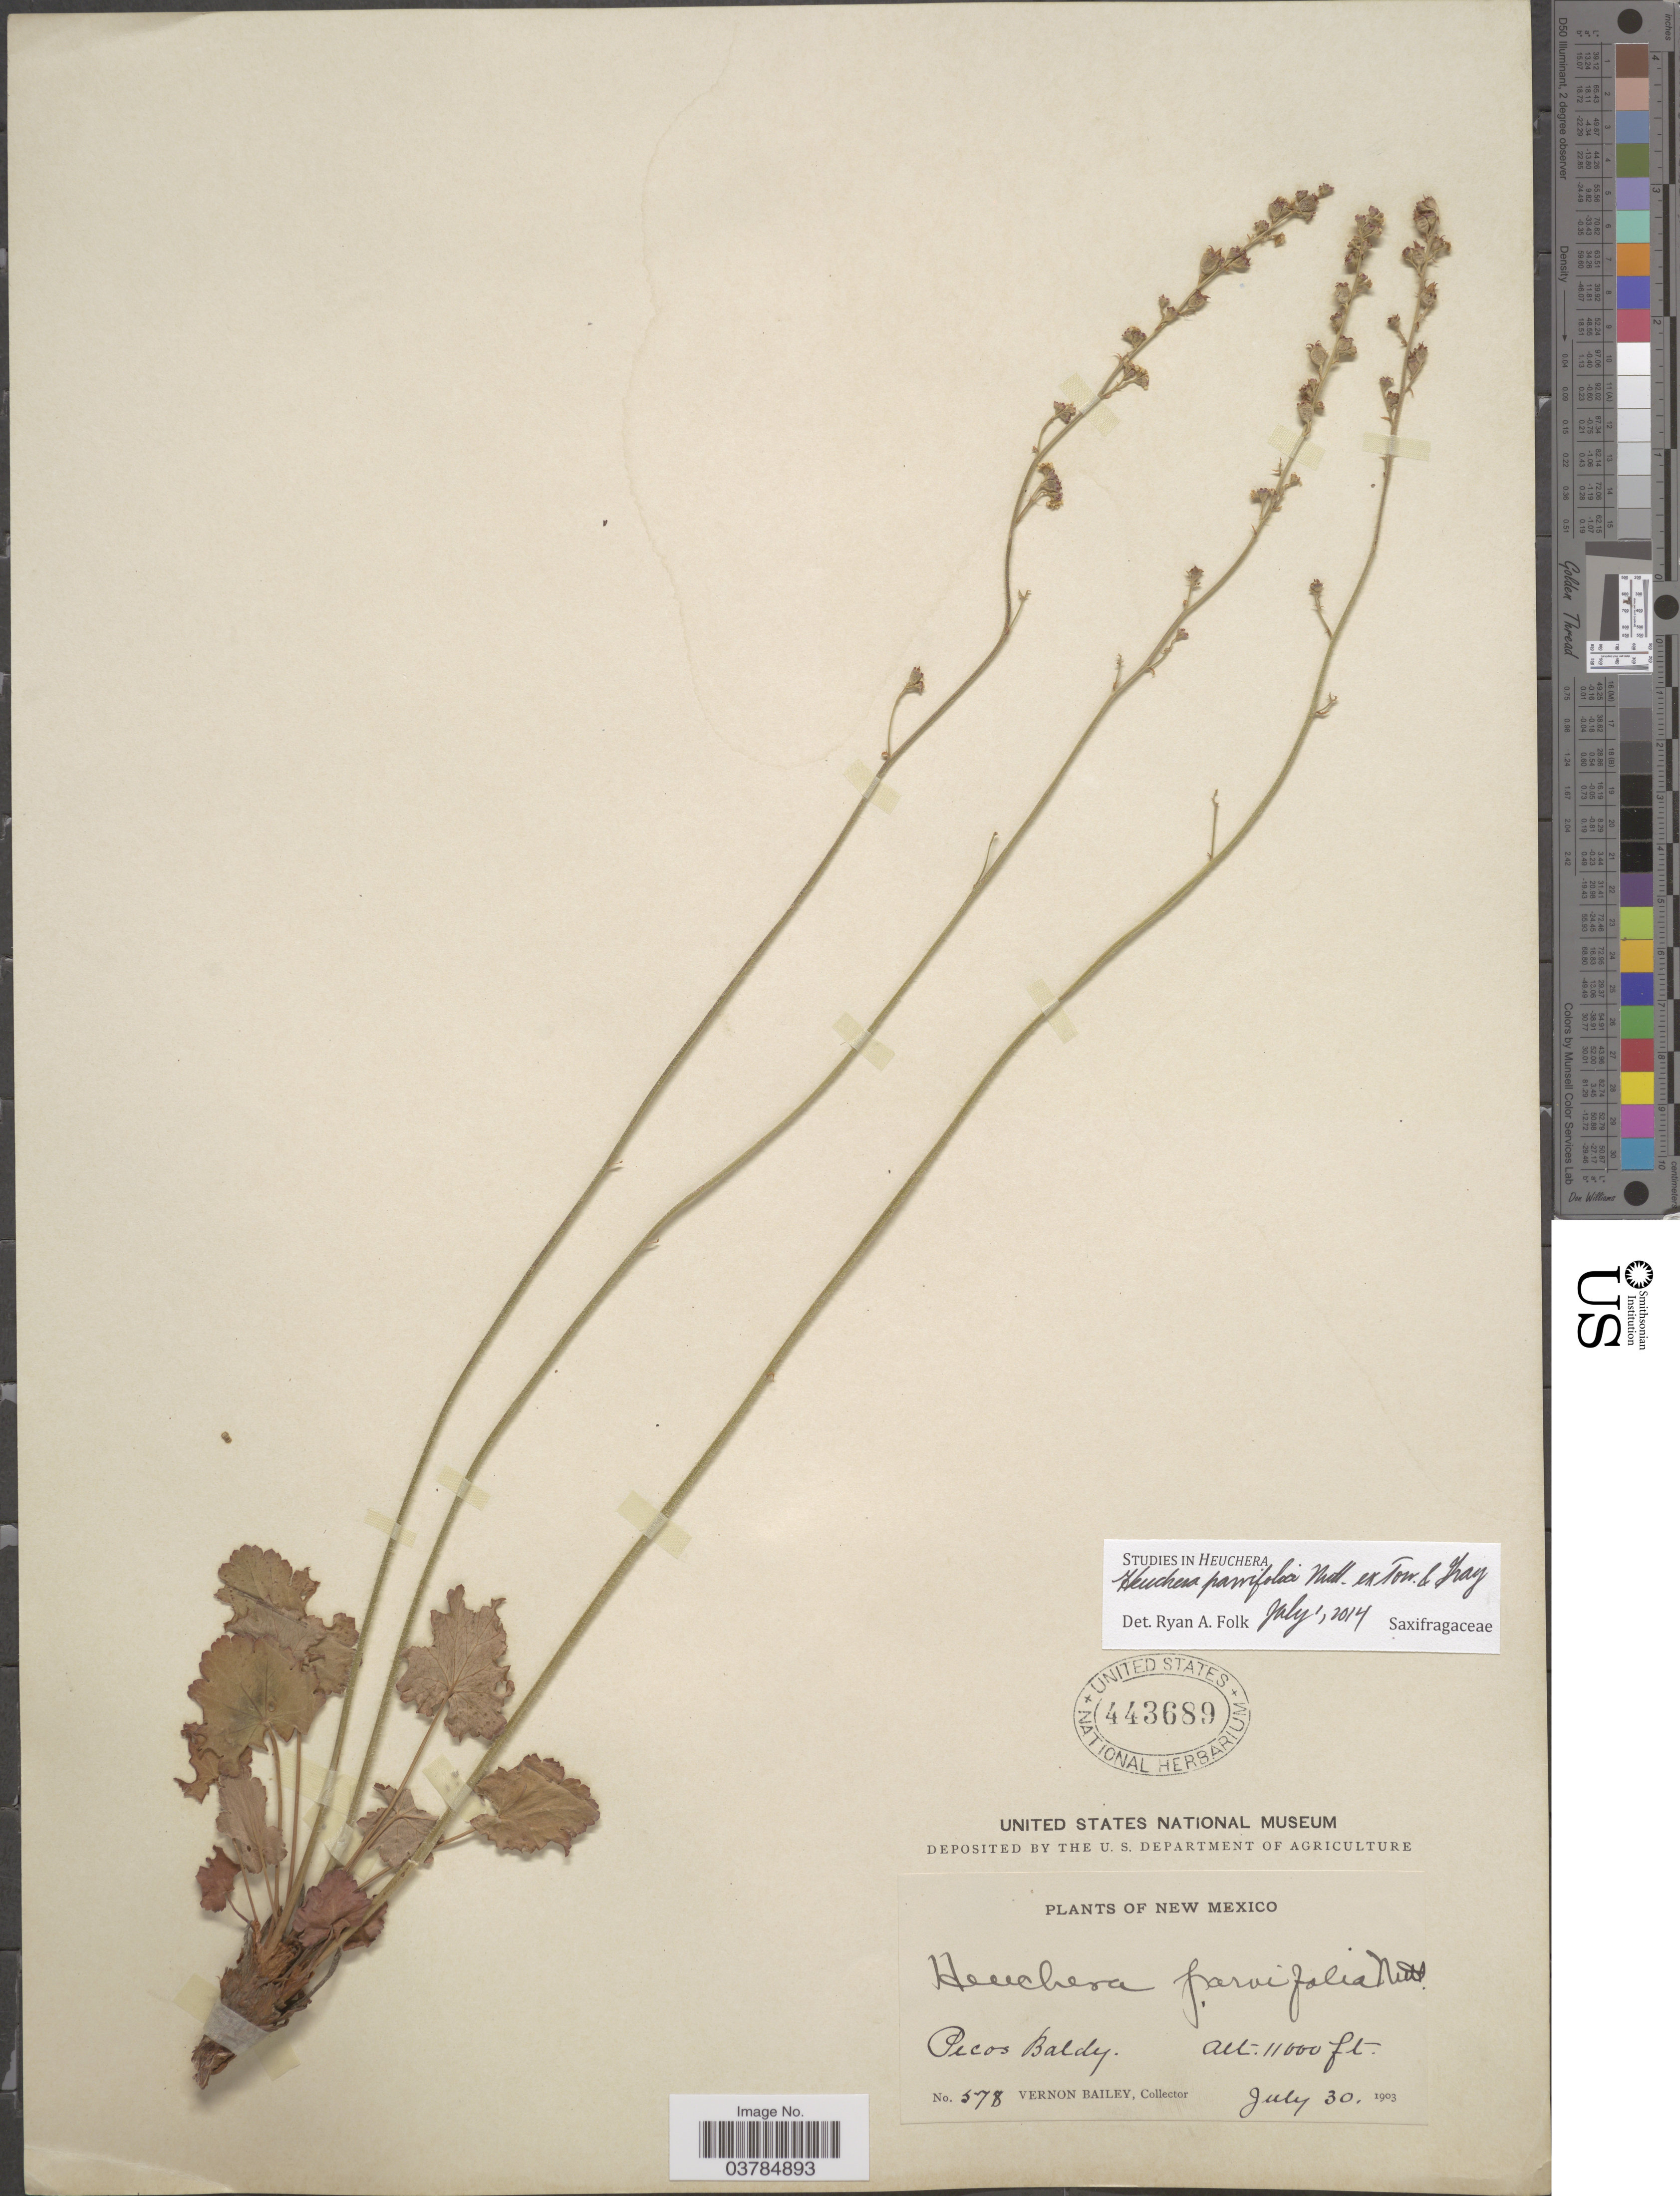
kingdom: Plantae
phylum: Tracheophyta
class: Magnoliopsida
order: Saxifragales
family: Saxifragaceae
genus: Heuchera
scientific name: Heuchera parvifolia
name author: Nutt.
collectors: V. O. Bailey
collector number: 578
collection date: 1903-07-30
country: United States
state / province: New Mexico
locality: Pecos Baldy.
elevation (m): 3353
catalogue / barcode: US 443689